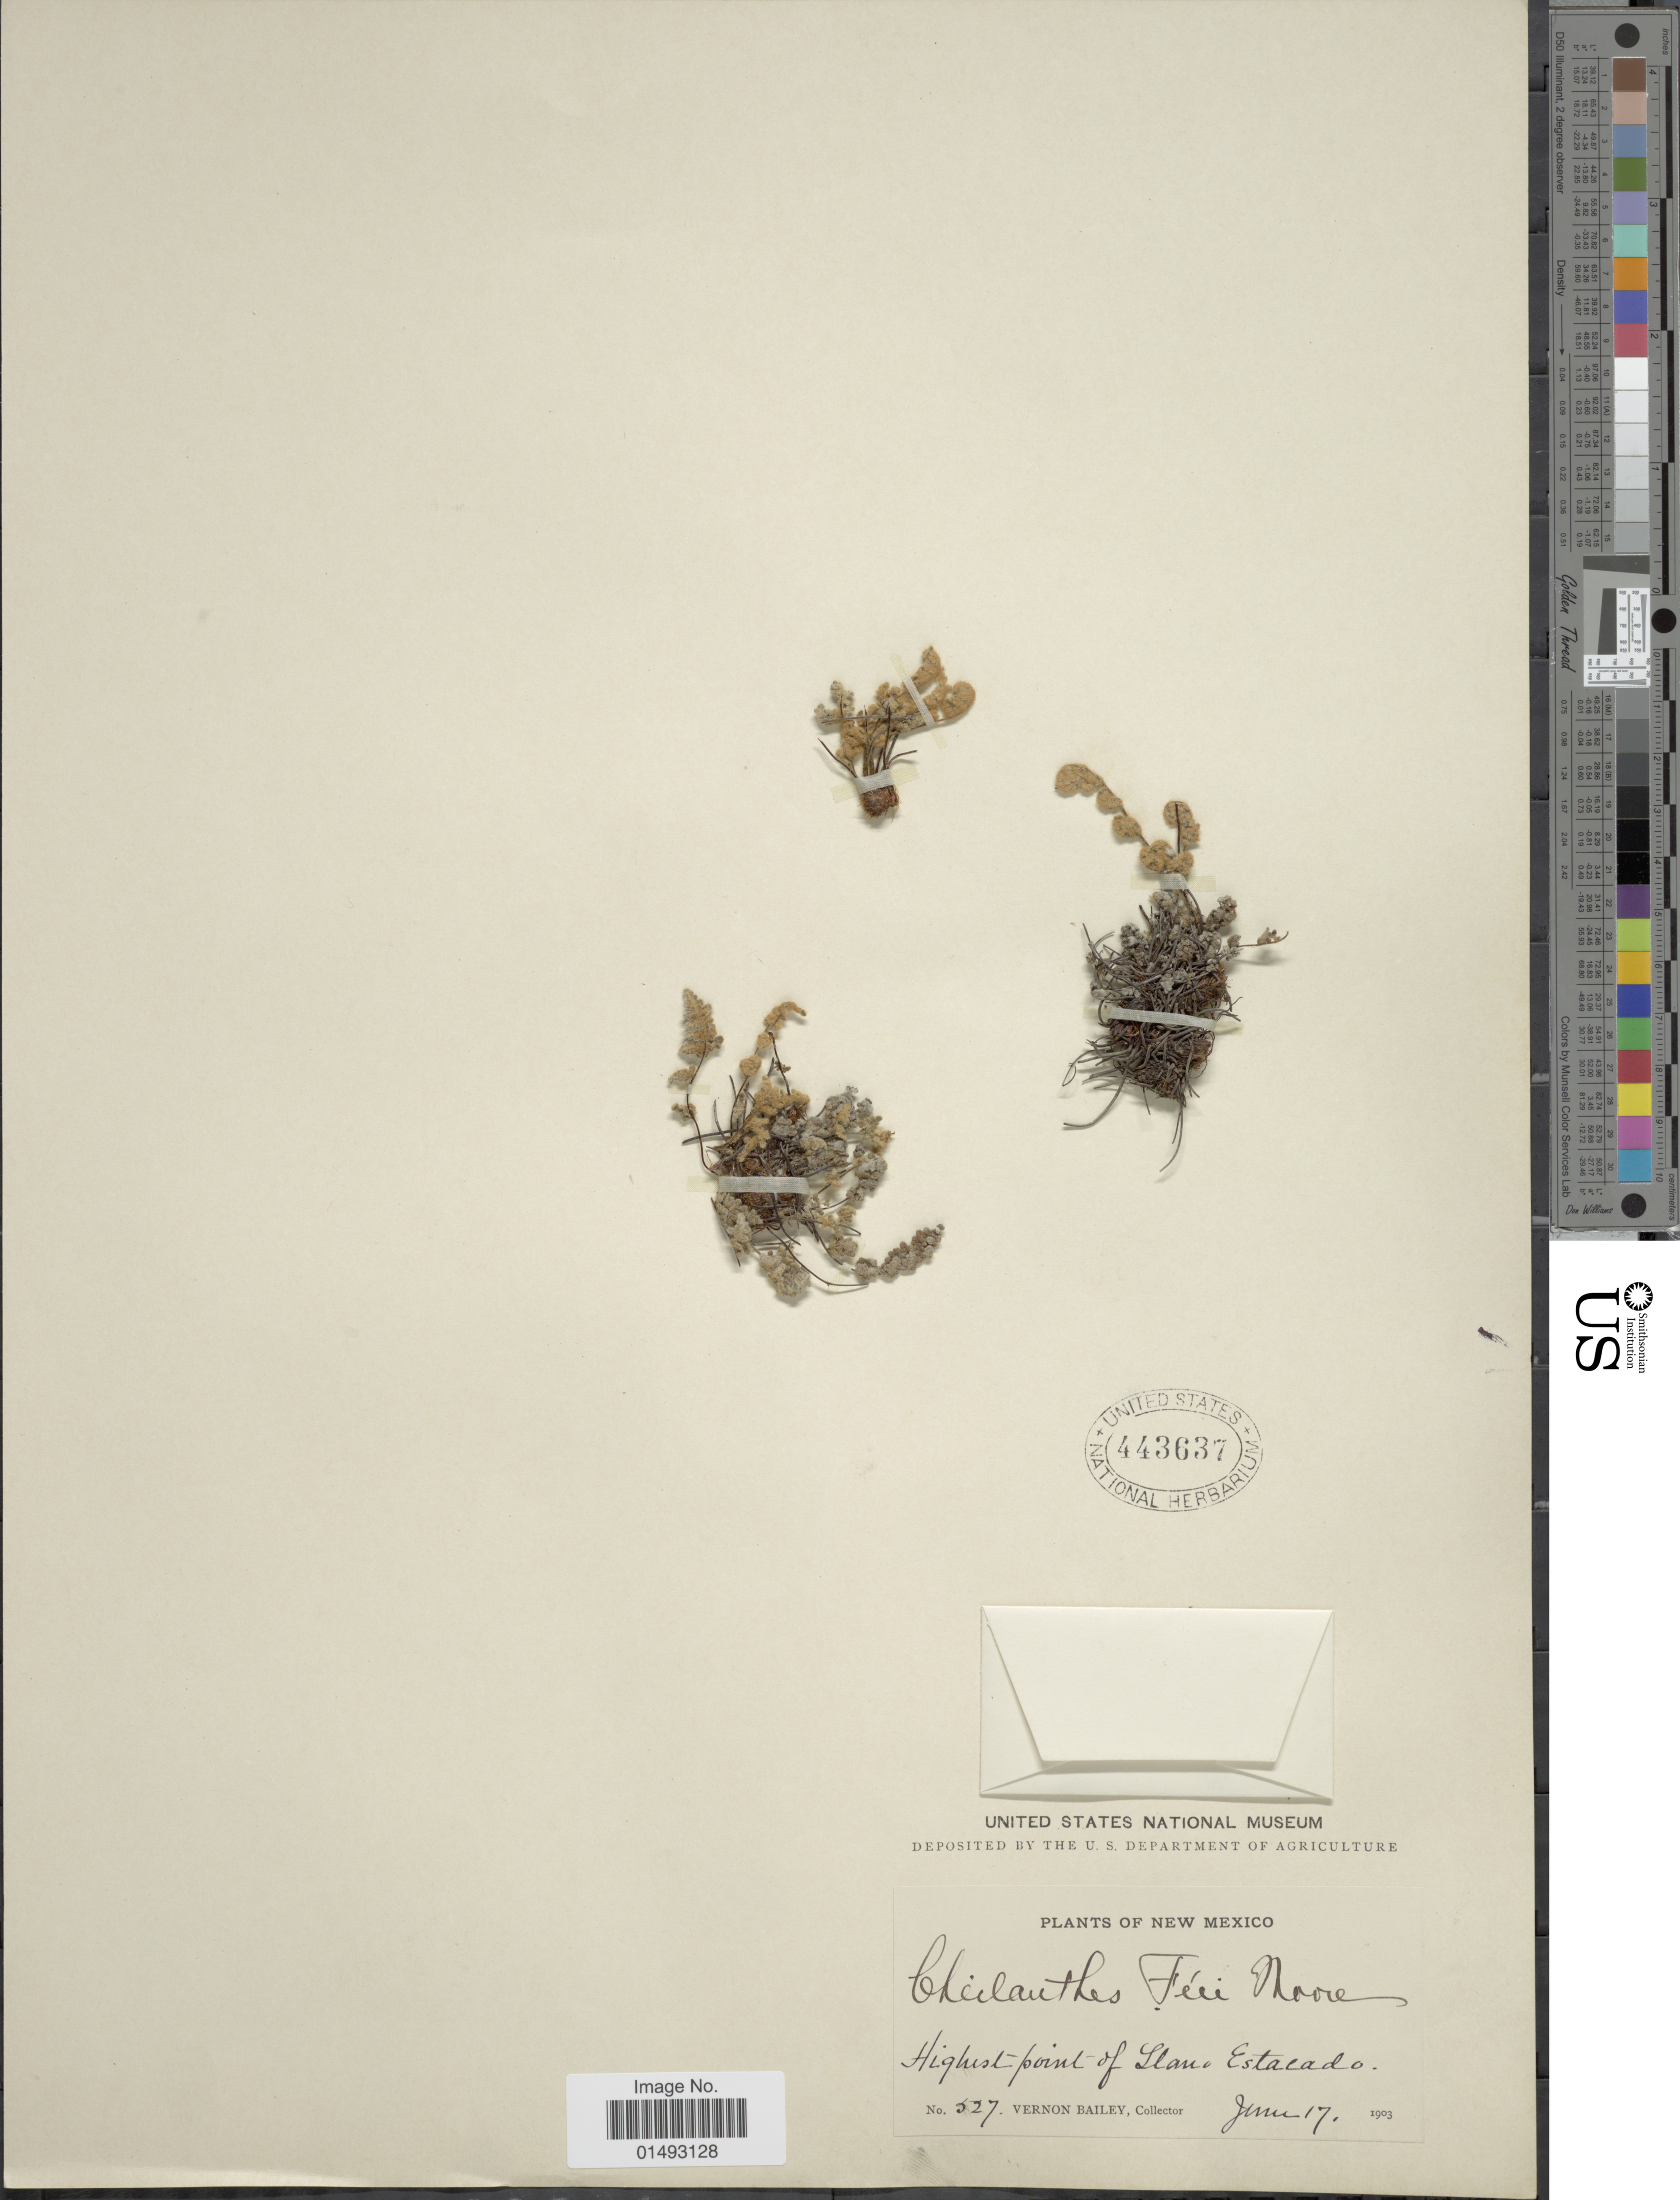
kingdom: Plantae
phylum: Tracheophyta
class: Polypodiopsida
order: Polypodiales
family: Pteridaceae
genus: Myriopteris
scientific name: Myriopteris gracilis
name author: Fée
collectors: V. O. Bailey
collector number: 527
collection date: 1903-06-17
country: United States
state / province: New Mexico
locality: Highest point of Llano Estacado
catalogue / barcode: US 443637